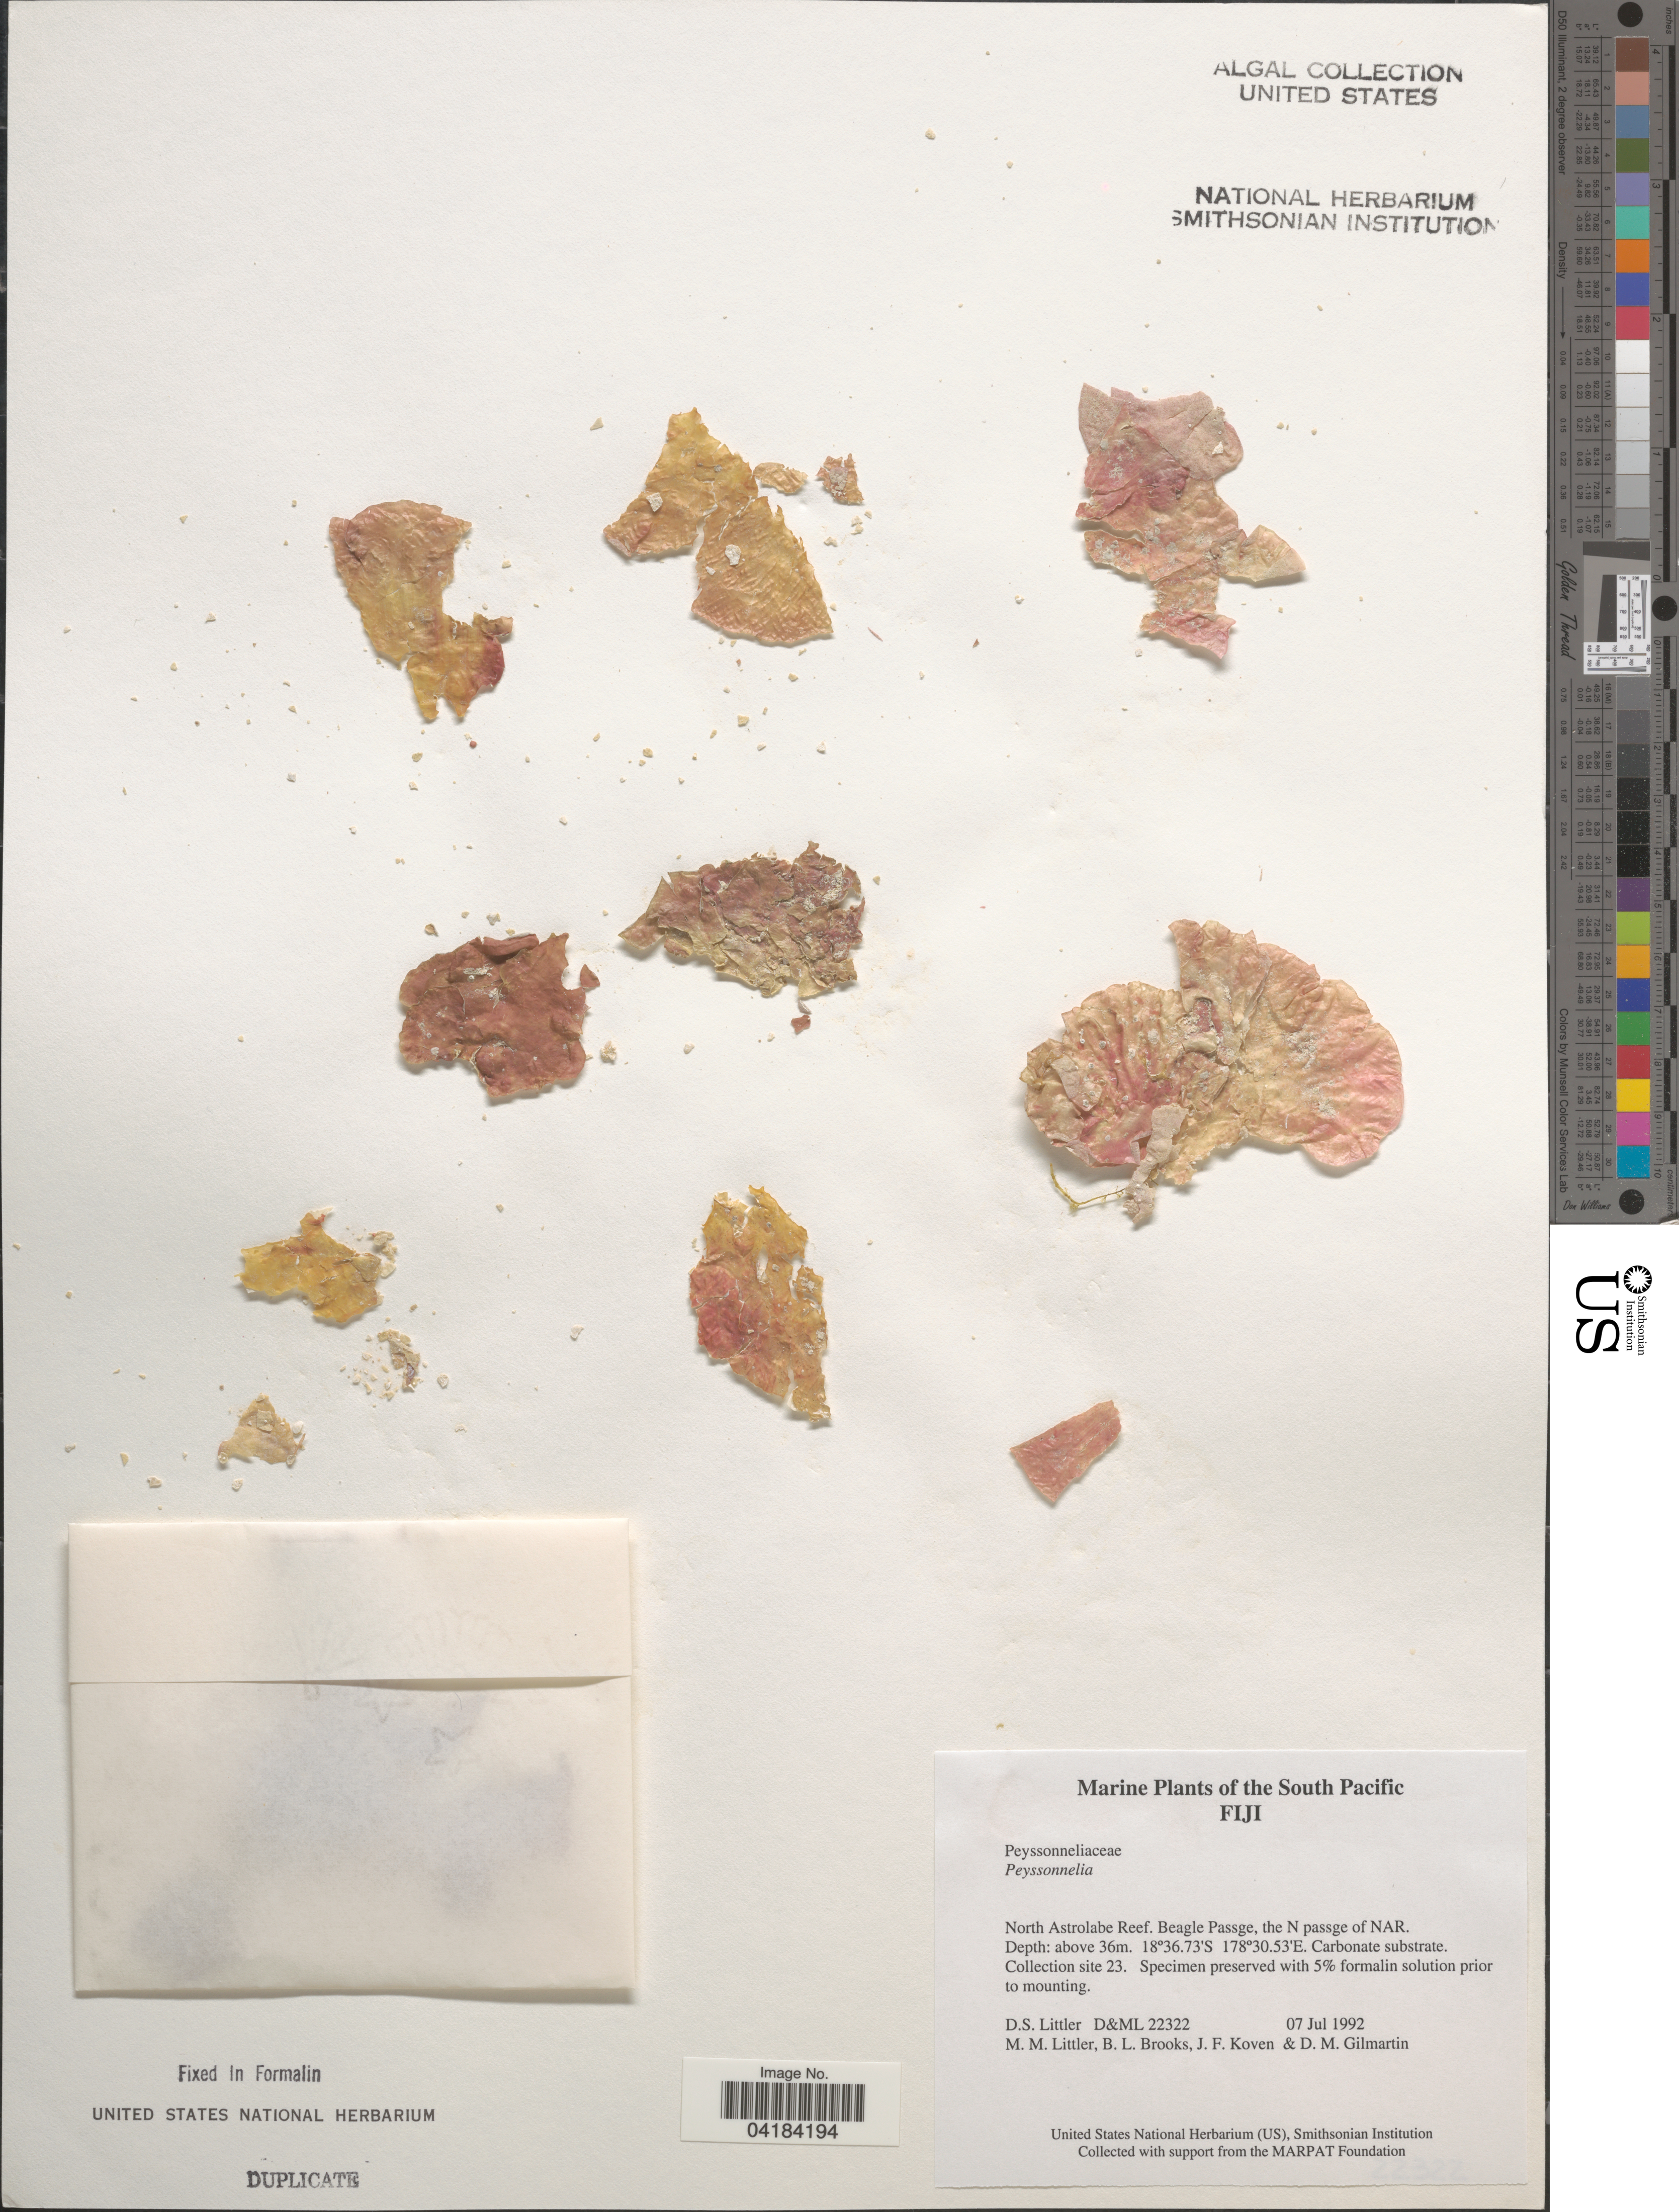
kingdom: Plantae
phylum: Rhodophyta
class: Florideophyceae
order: Peyssonneliales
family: Peyssonneliaceae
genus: Peyssonnelia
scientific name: Peyssonnelia sp.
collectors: D. S. Littler, B. Brooks, J. Koven & D. Gilmartin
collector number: D&ML22322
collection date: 1992-07-07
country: Fiji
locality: South Pacific. North Astrolabe Reef. Beagle Passge, the N passge of NAR. Collection site 23.